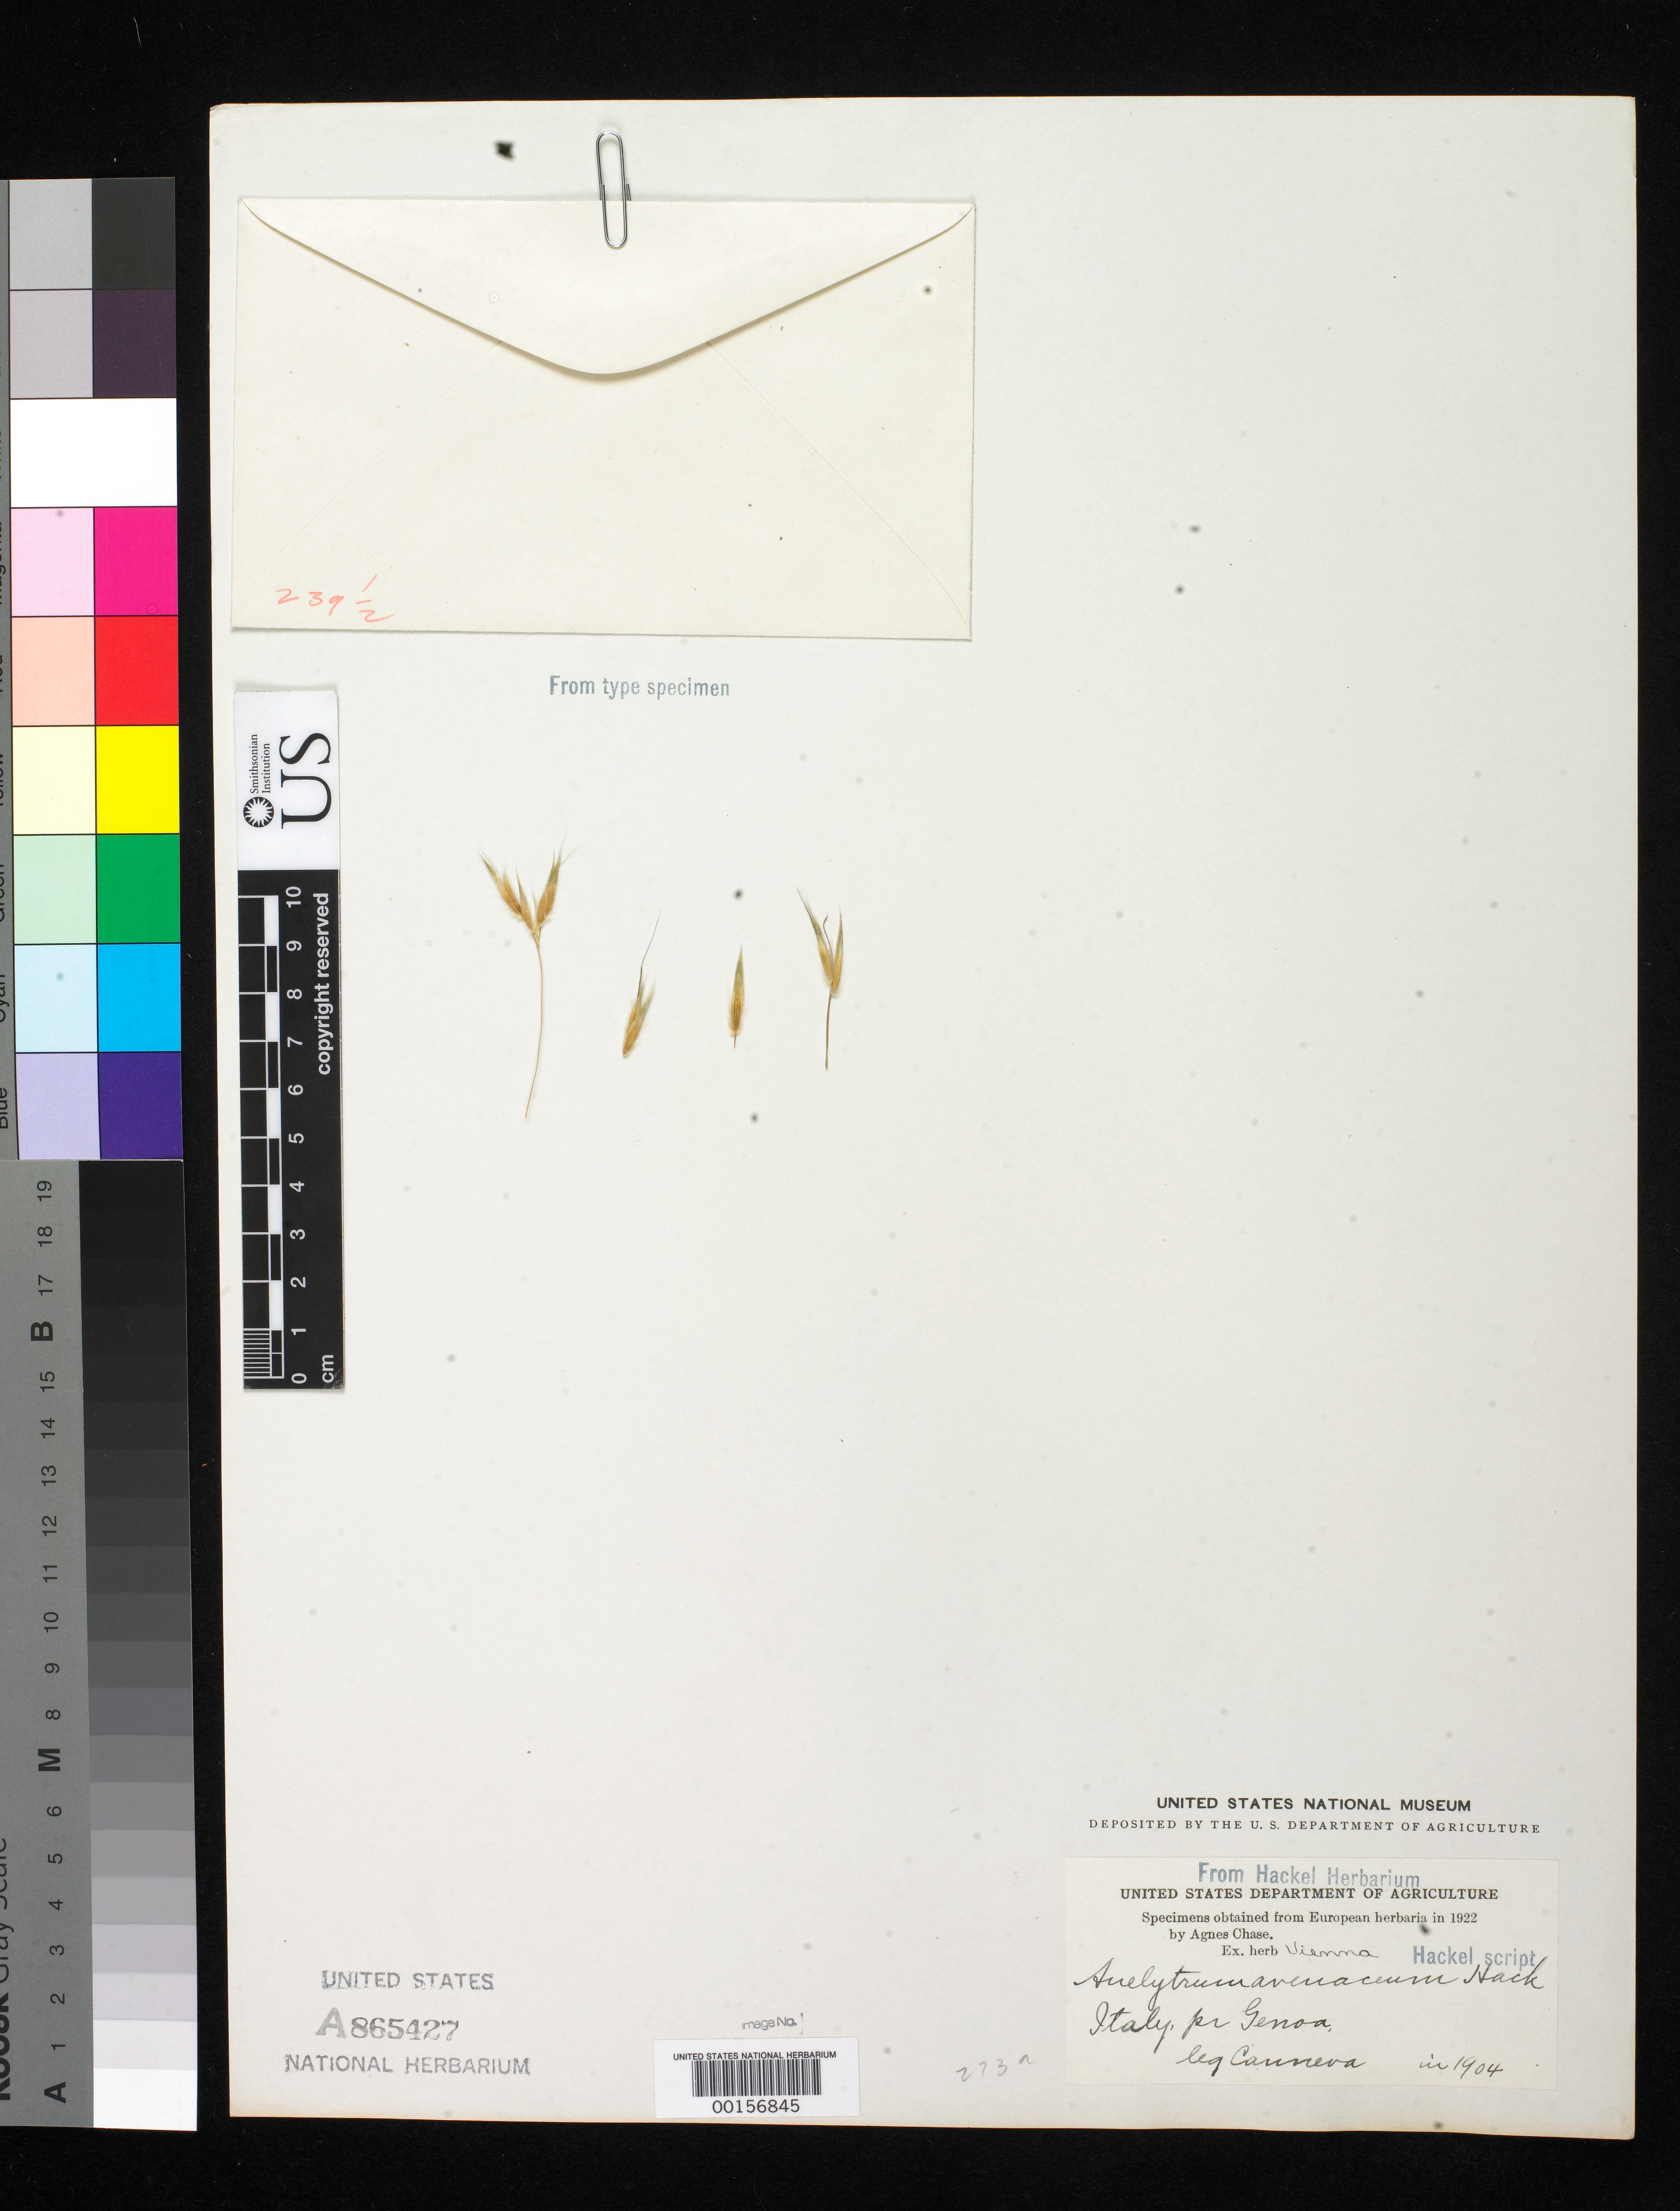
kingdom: Plantae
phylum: Tracheophyta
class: Liliopsida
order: Poales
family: Poaceae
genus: Anelytrum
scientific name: Anelytrum avenaceum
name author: Hack.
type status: Type Fragment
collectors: -. Connevo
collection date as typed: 10 --- 1904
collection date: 1904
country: Italy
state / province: Liguria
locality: Prope Genoa.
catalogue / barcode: US 865427A